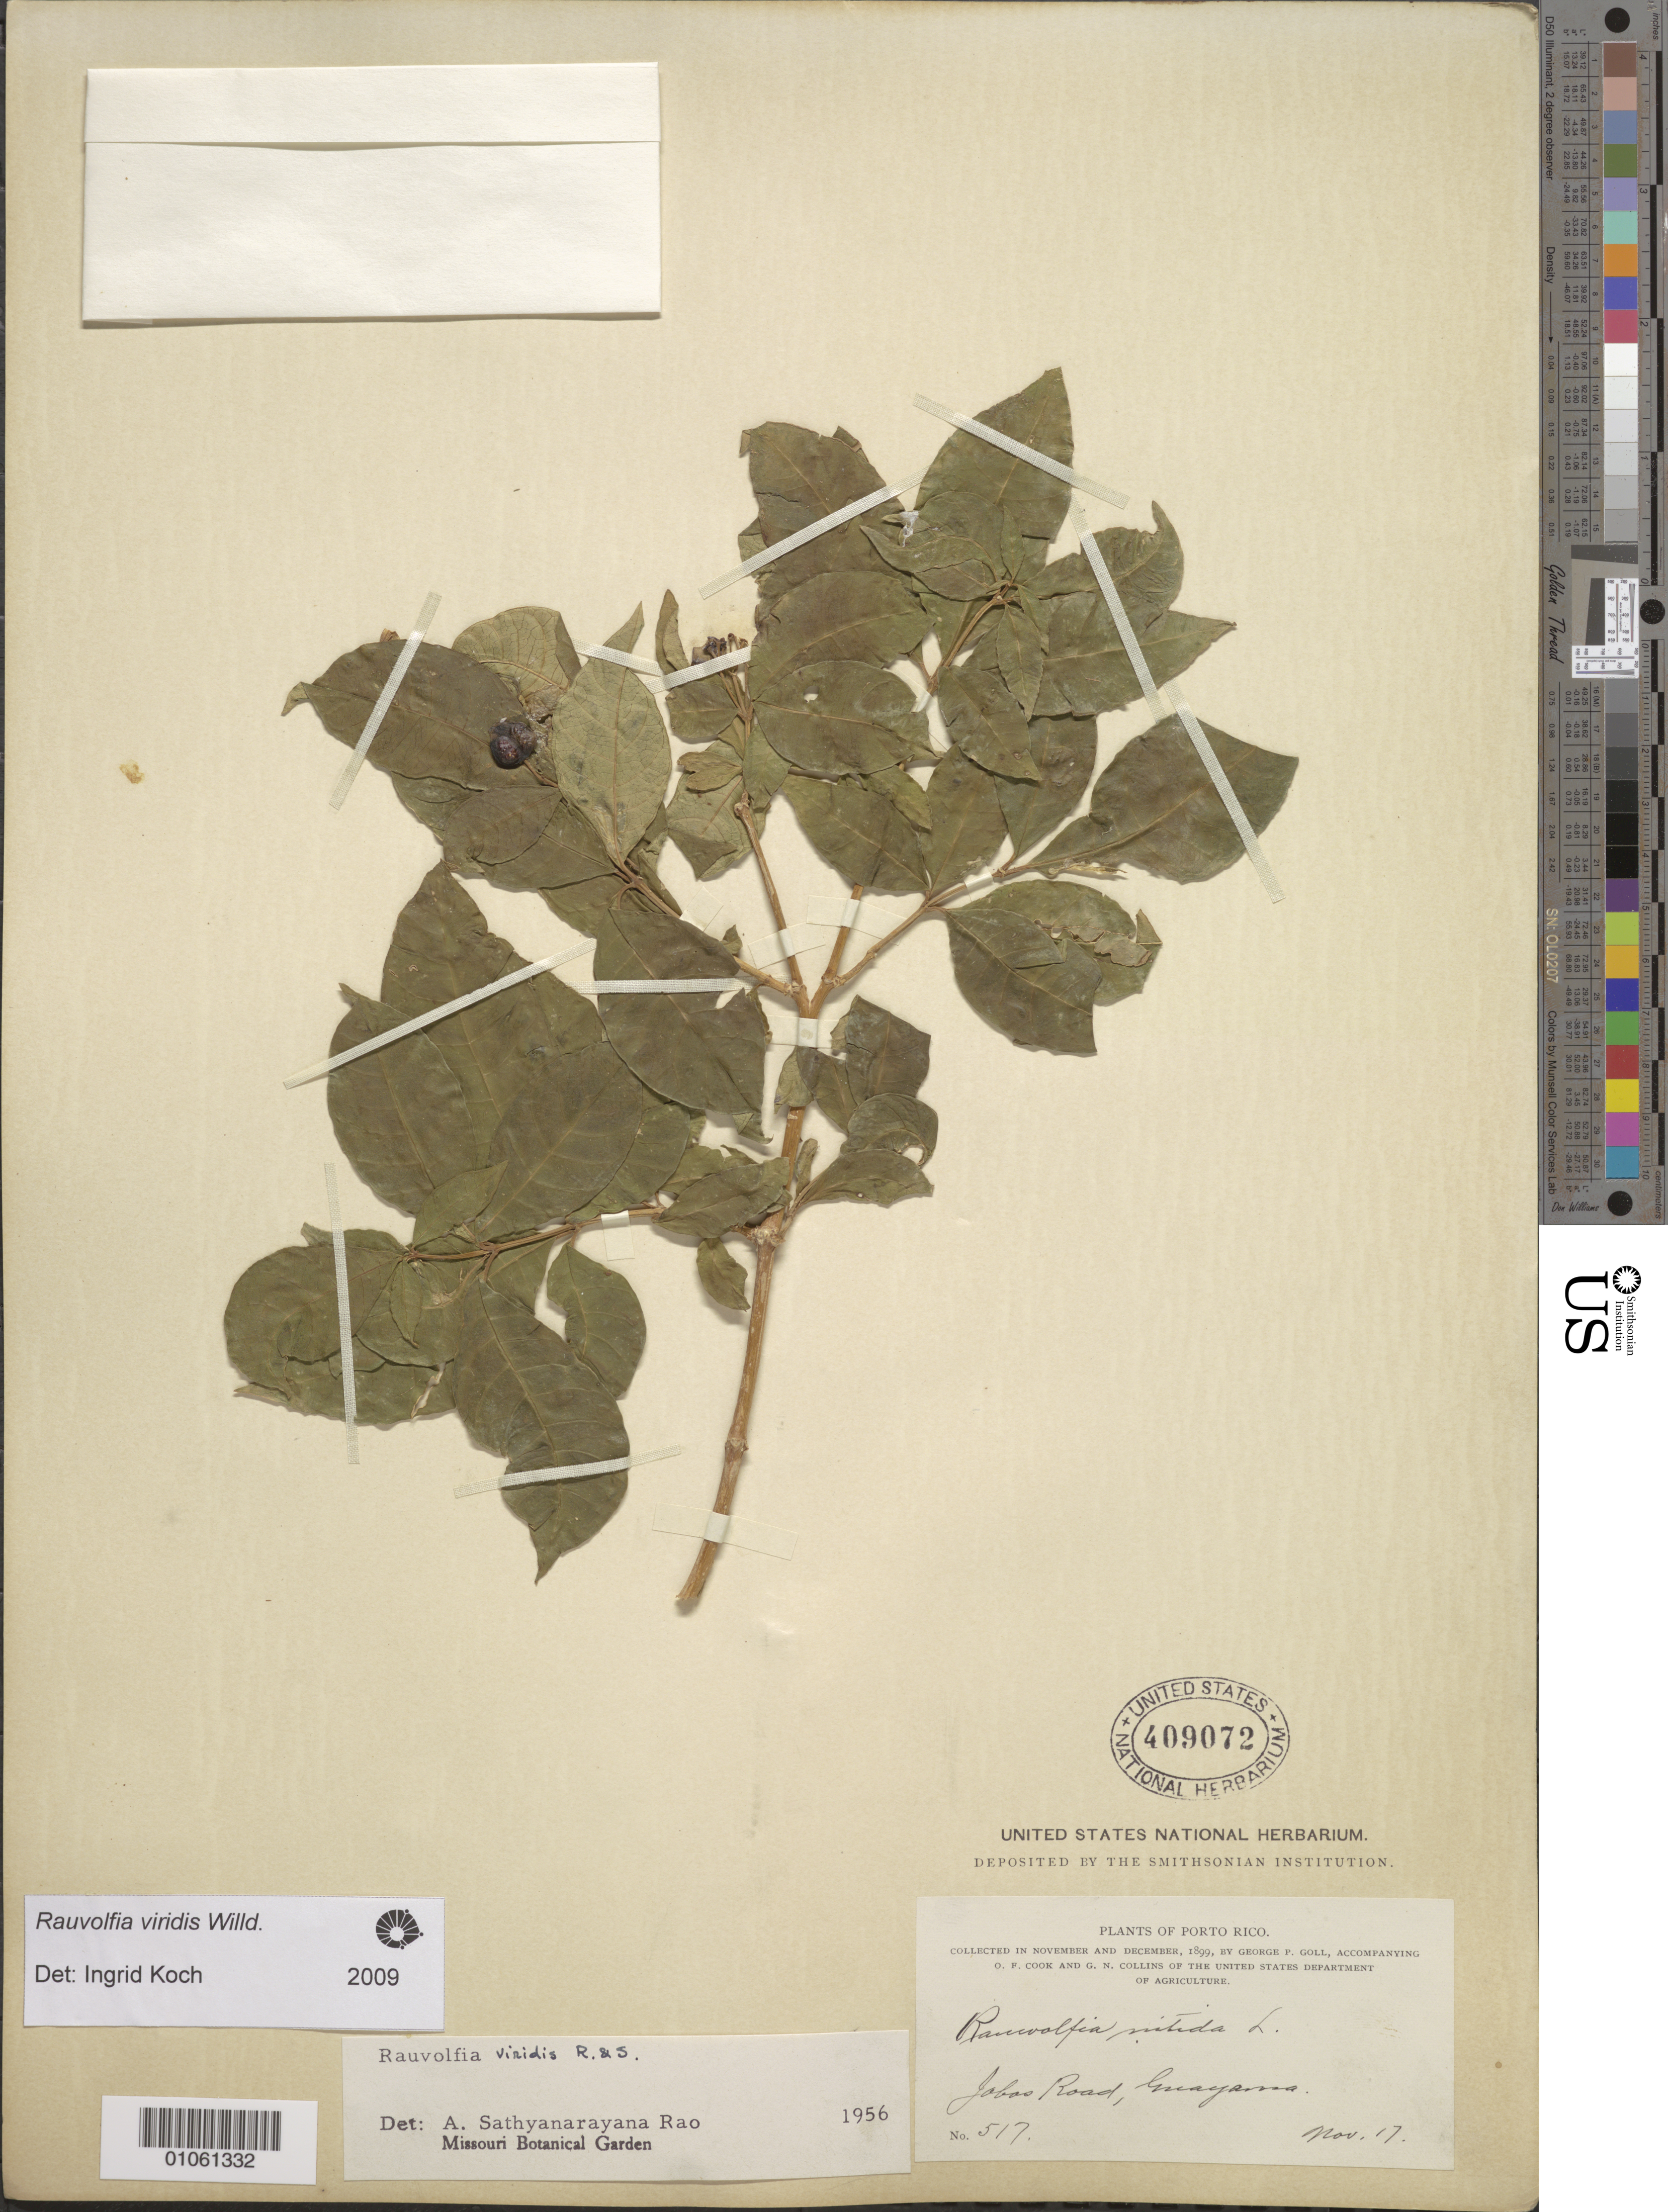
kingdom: Plantae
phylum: Tracheophyta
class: Magnoliopsida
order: Gentianales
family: Apocynaceae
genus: Rauvolfia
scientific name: Rauvolfia viridis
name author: Willd. ex Roem. & Schult.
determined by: Koch, I.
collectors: G. Goll, O. F. Cook & G. N. Collins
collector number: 517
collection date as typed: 17 Nov 1899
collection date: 1899-11-17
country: Puerto Rico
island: Puerto Rico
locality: Jobos Road, Guayama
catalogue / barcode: US 409072